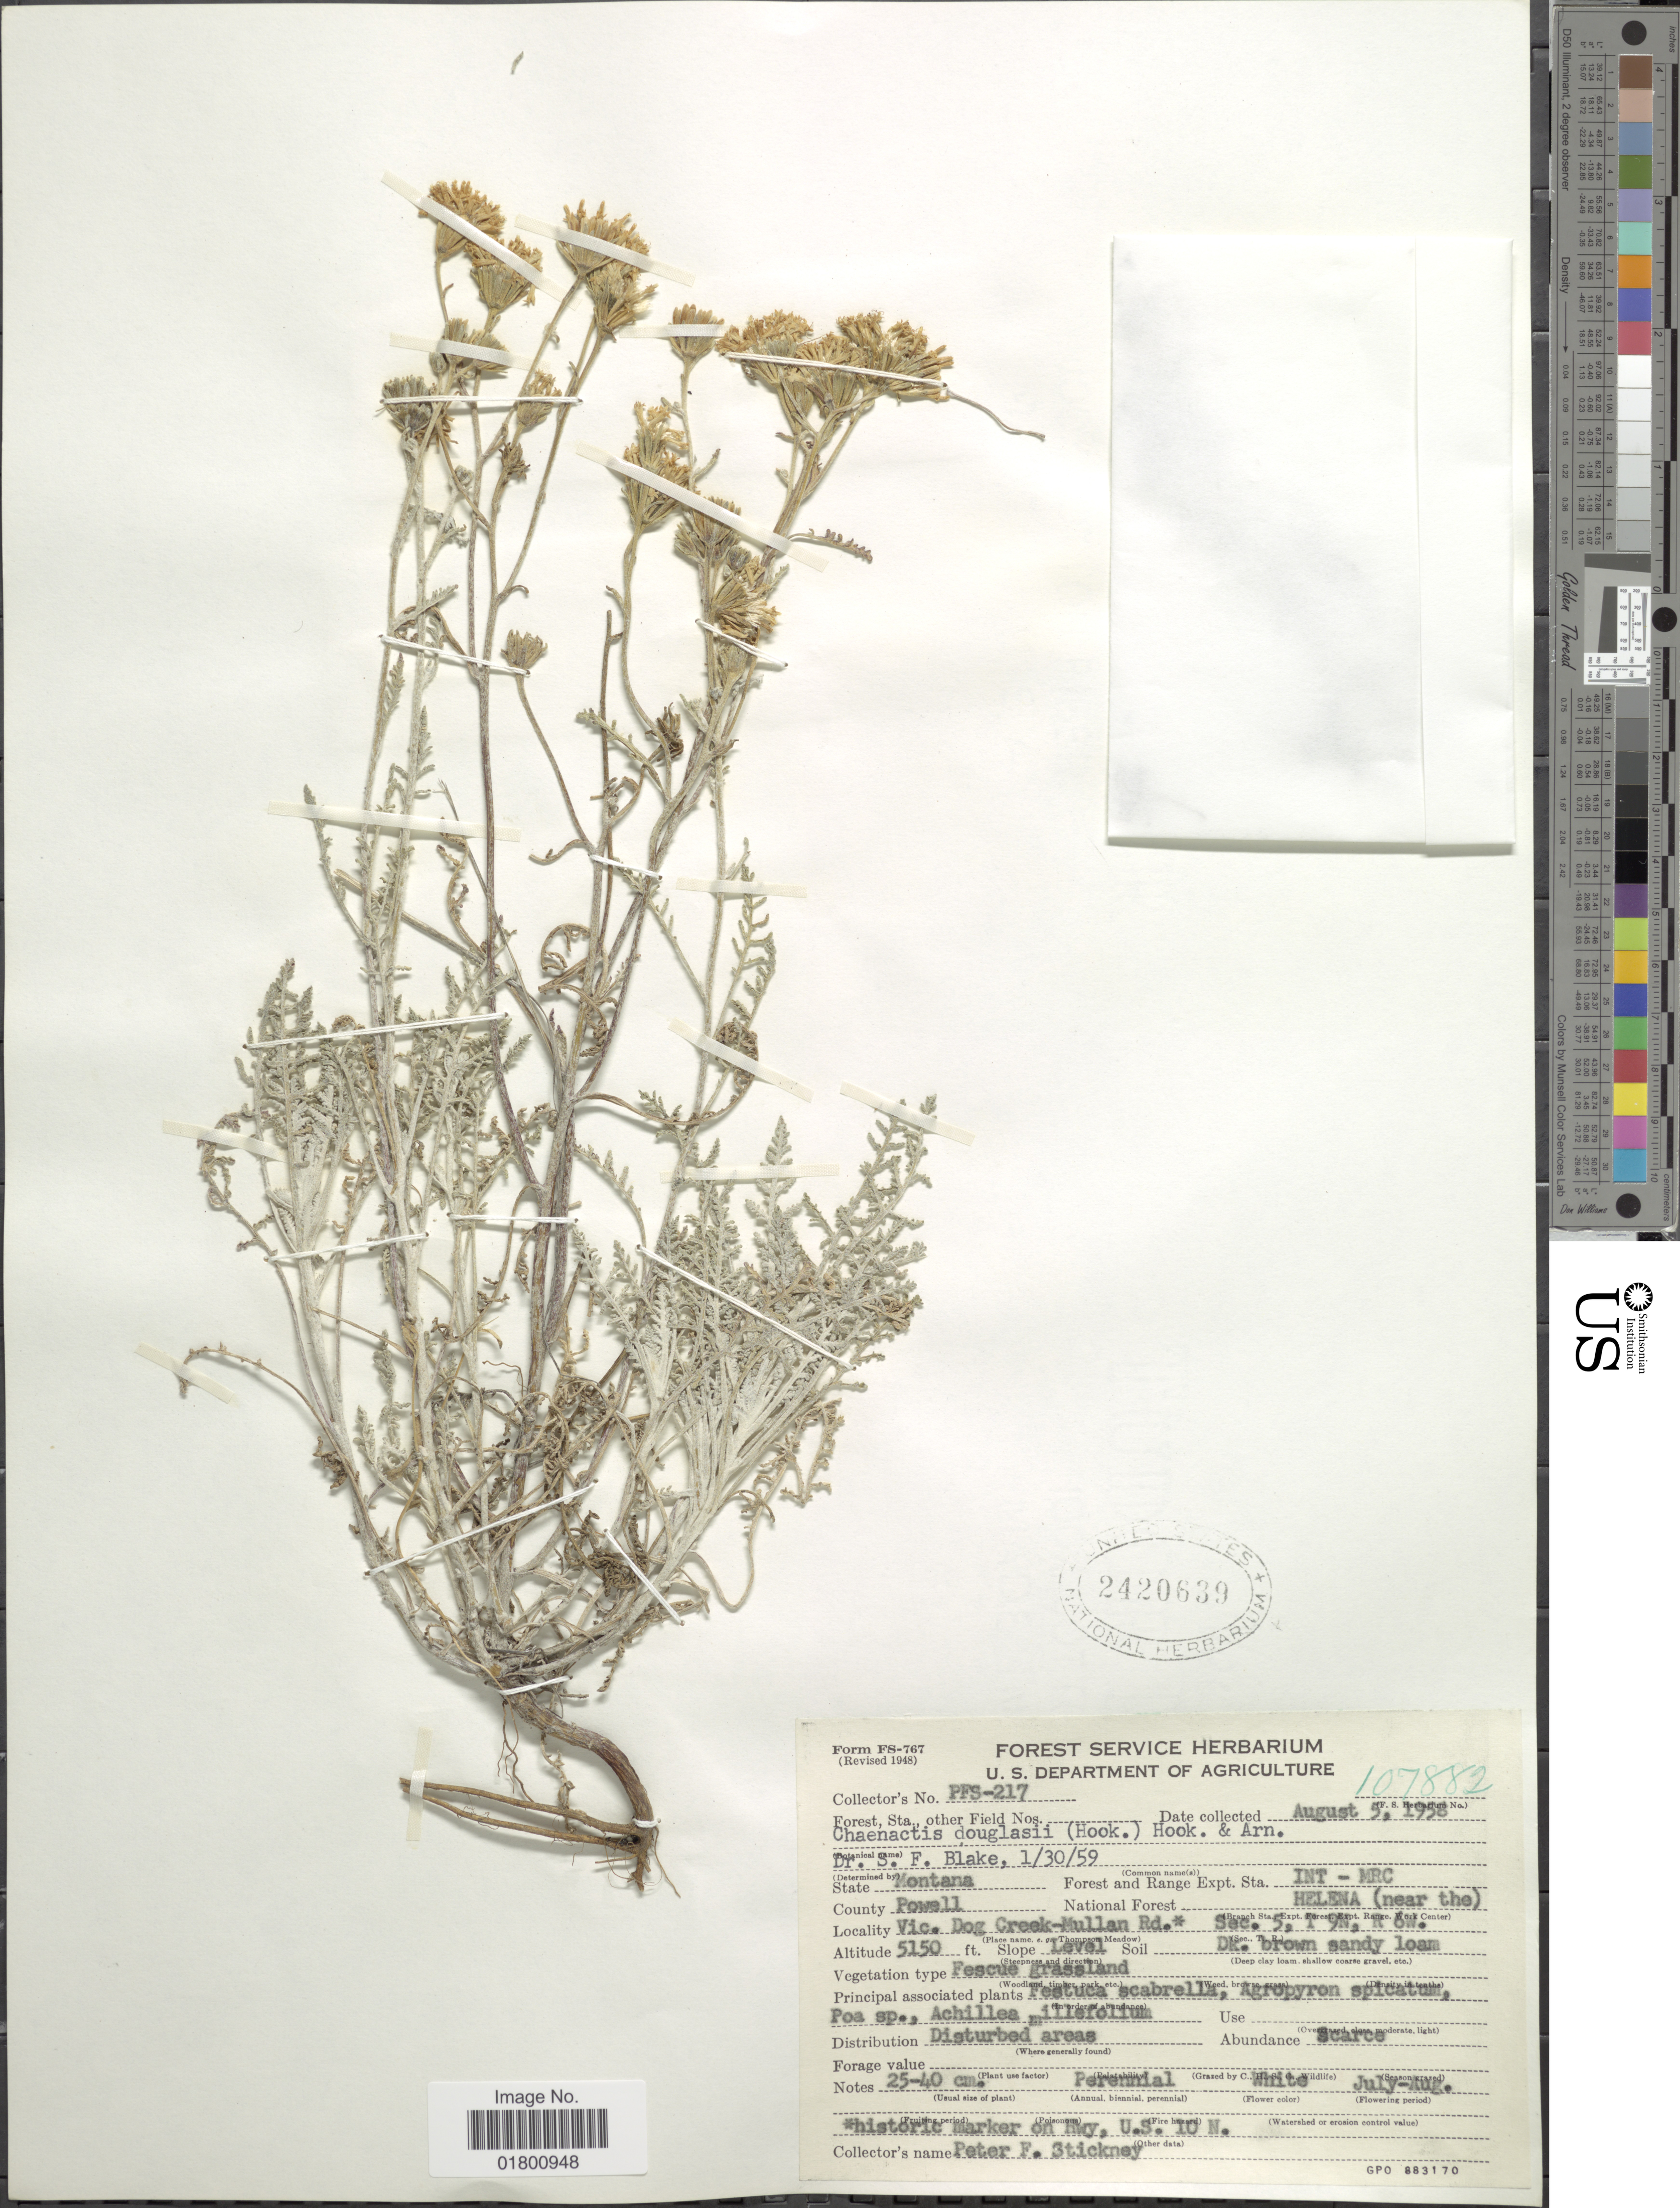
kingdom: Plantae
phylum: Tracheophyta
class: Magnoliopsida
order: Asterales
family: Asteraceae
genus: Chaenactis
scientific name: Chaenactis douglasii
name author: Hook. & Arn.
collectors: P. Stickney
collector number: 217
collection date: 1958-08-05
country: United States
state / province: Montana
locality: INT-MRC, County Powell, Helena (near the) Vic. Dog Creek-Mullan Rd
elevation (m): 1570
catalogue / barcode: US 2420639